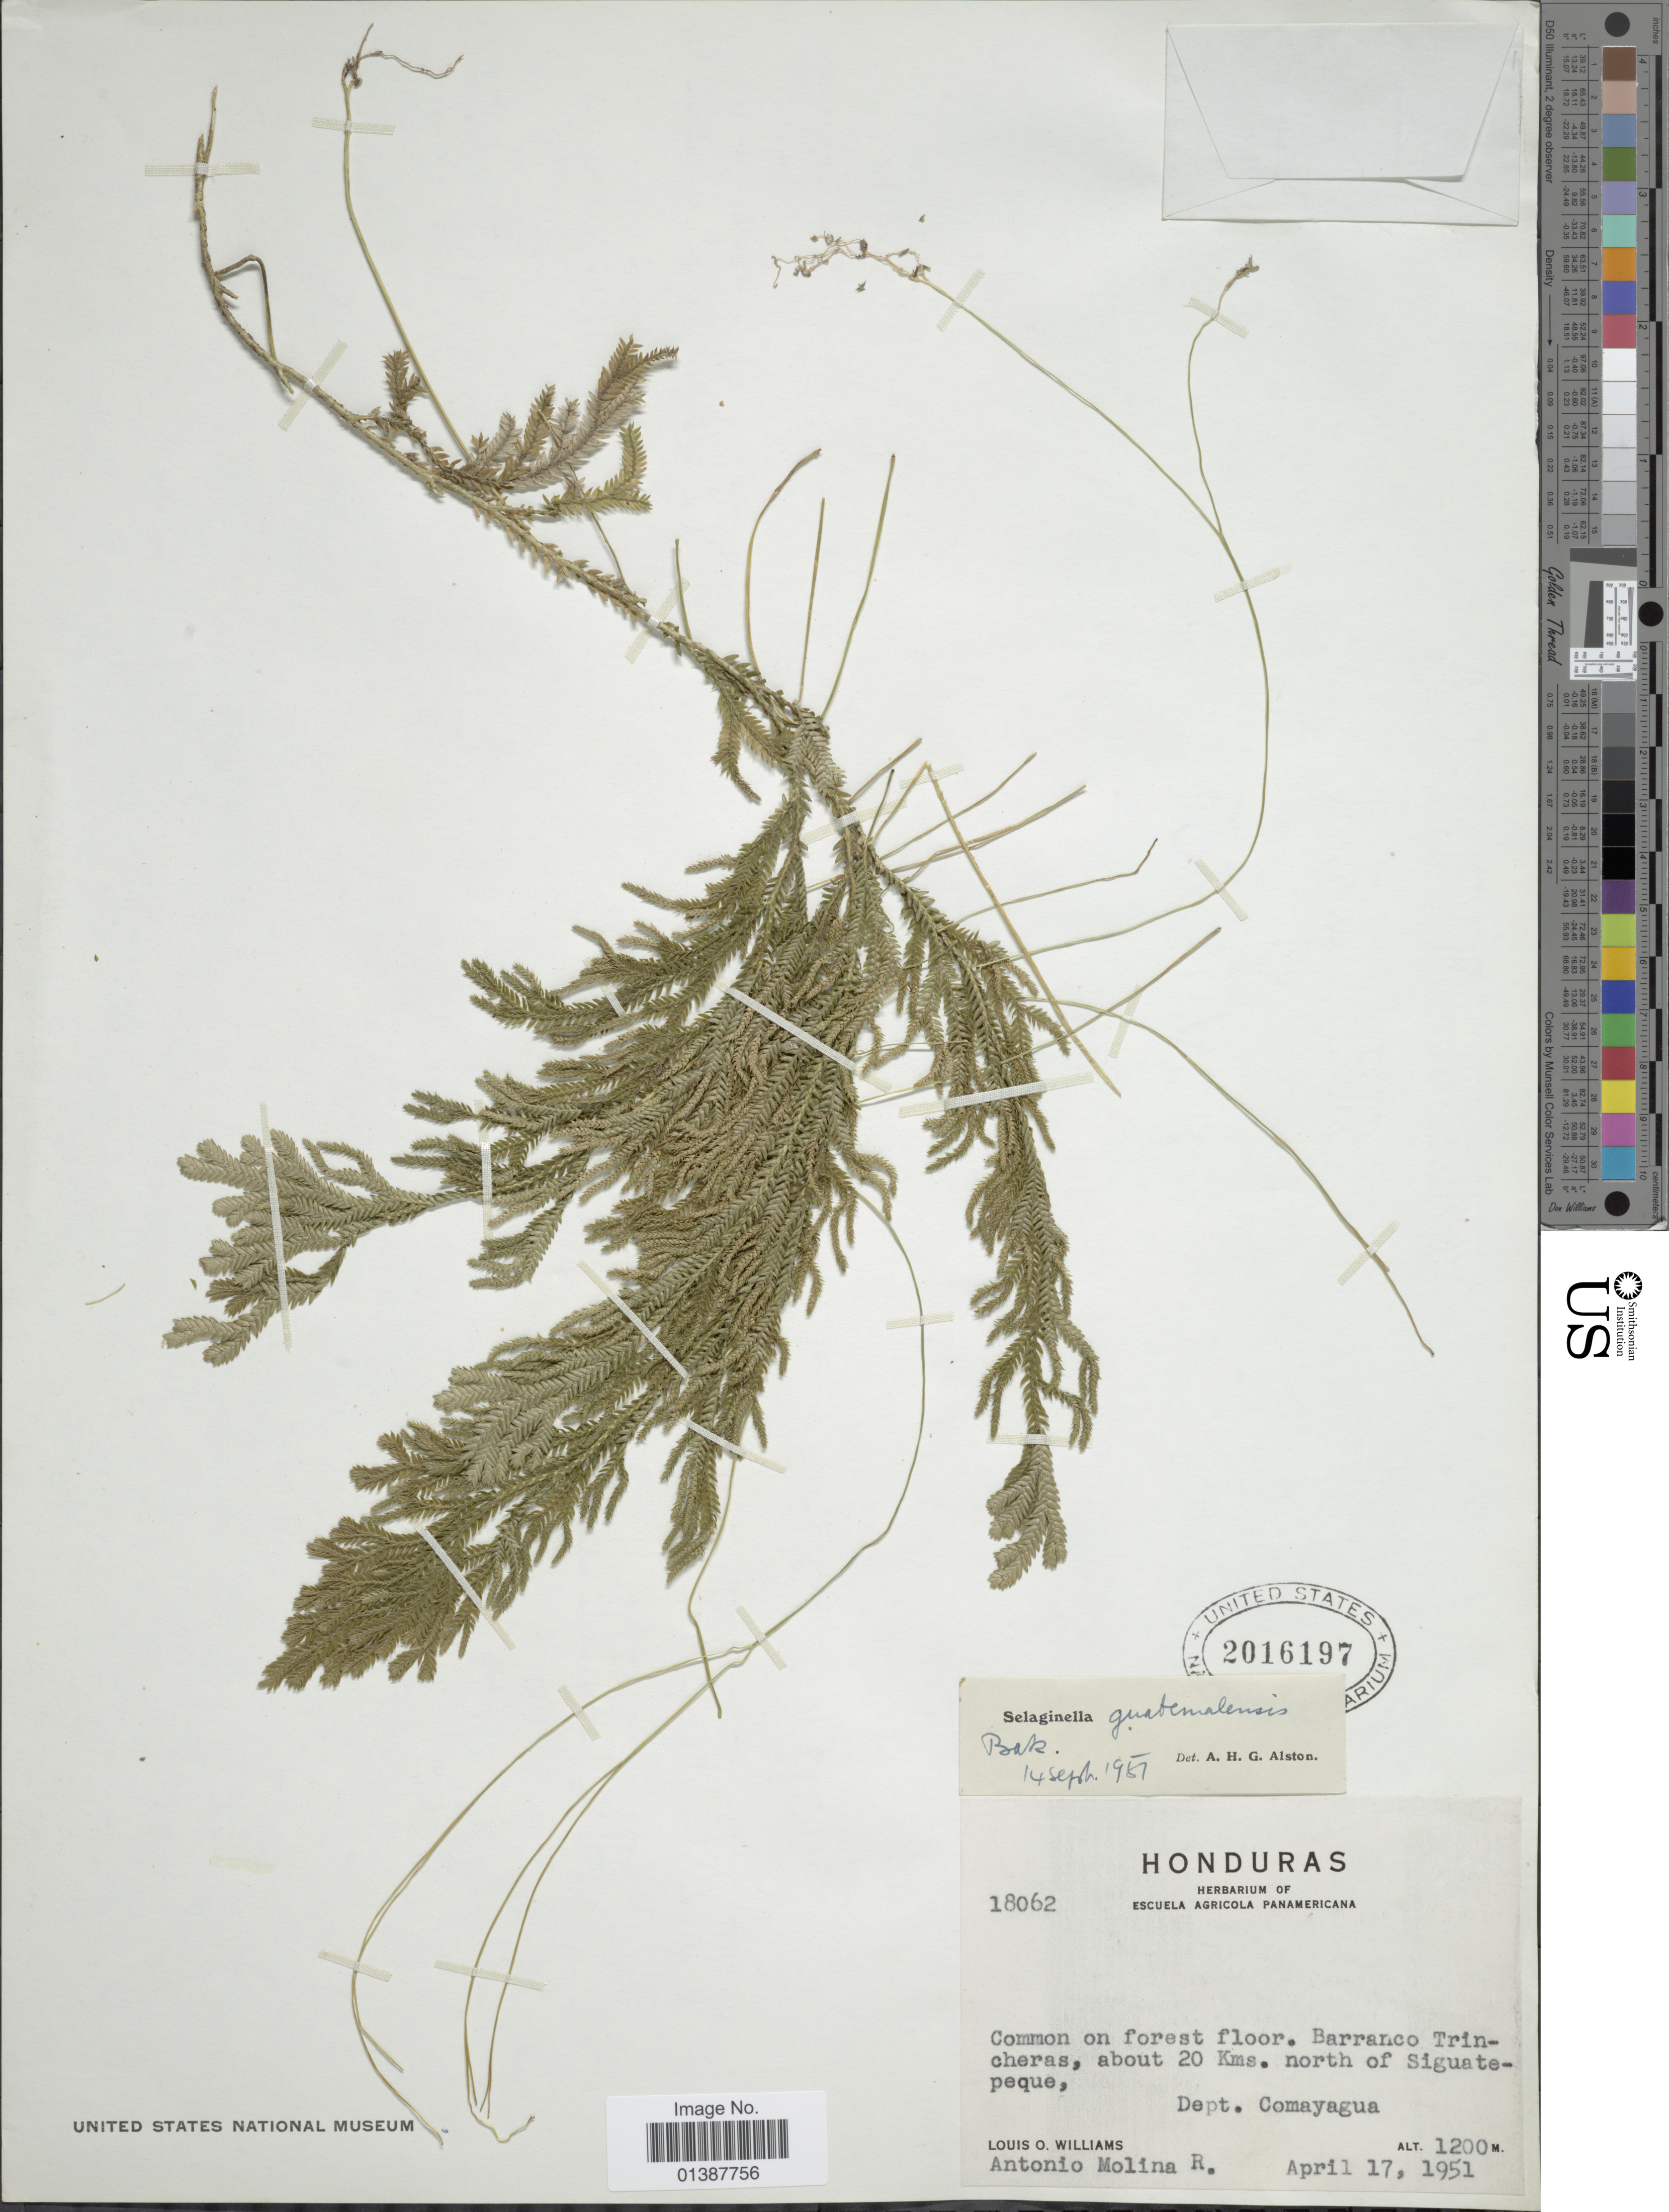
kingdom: Plantae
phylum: Tracheophyta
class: Lycopodiopsida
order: Selaginellales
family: Selaginellaceae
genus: Selaginella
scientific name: Selaginella guatemalensis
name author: Baker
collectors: L. O. Williams & A. Molina R.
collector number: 18062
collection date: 1951-04-17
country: Honduras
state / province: Comayagua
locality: Barranco Trincheras, about 20 Kms north of Siguatepeque, Dept. Comayagua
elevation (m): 1200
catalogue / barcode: US 2016197